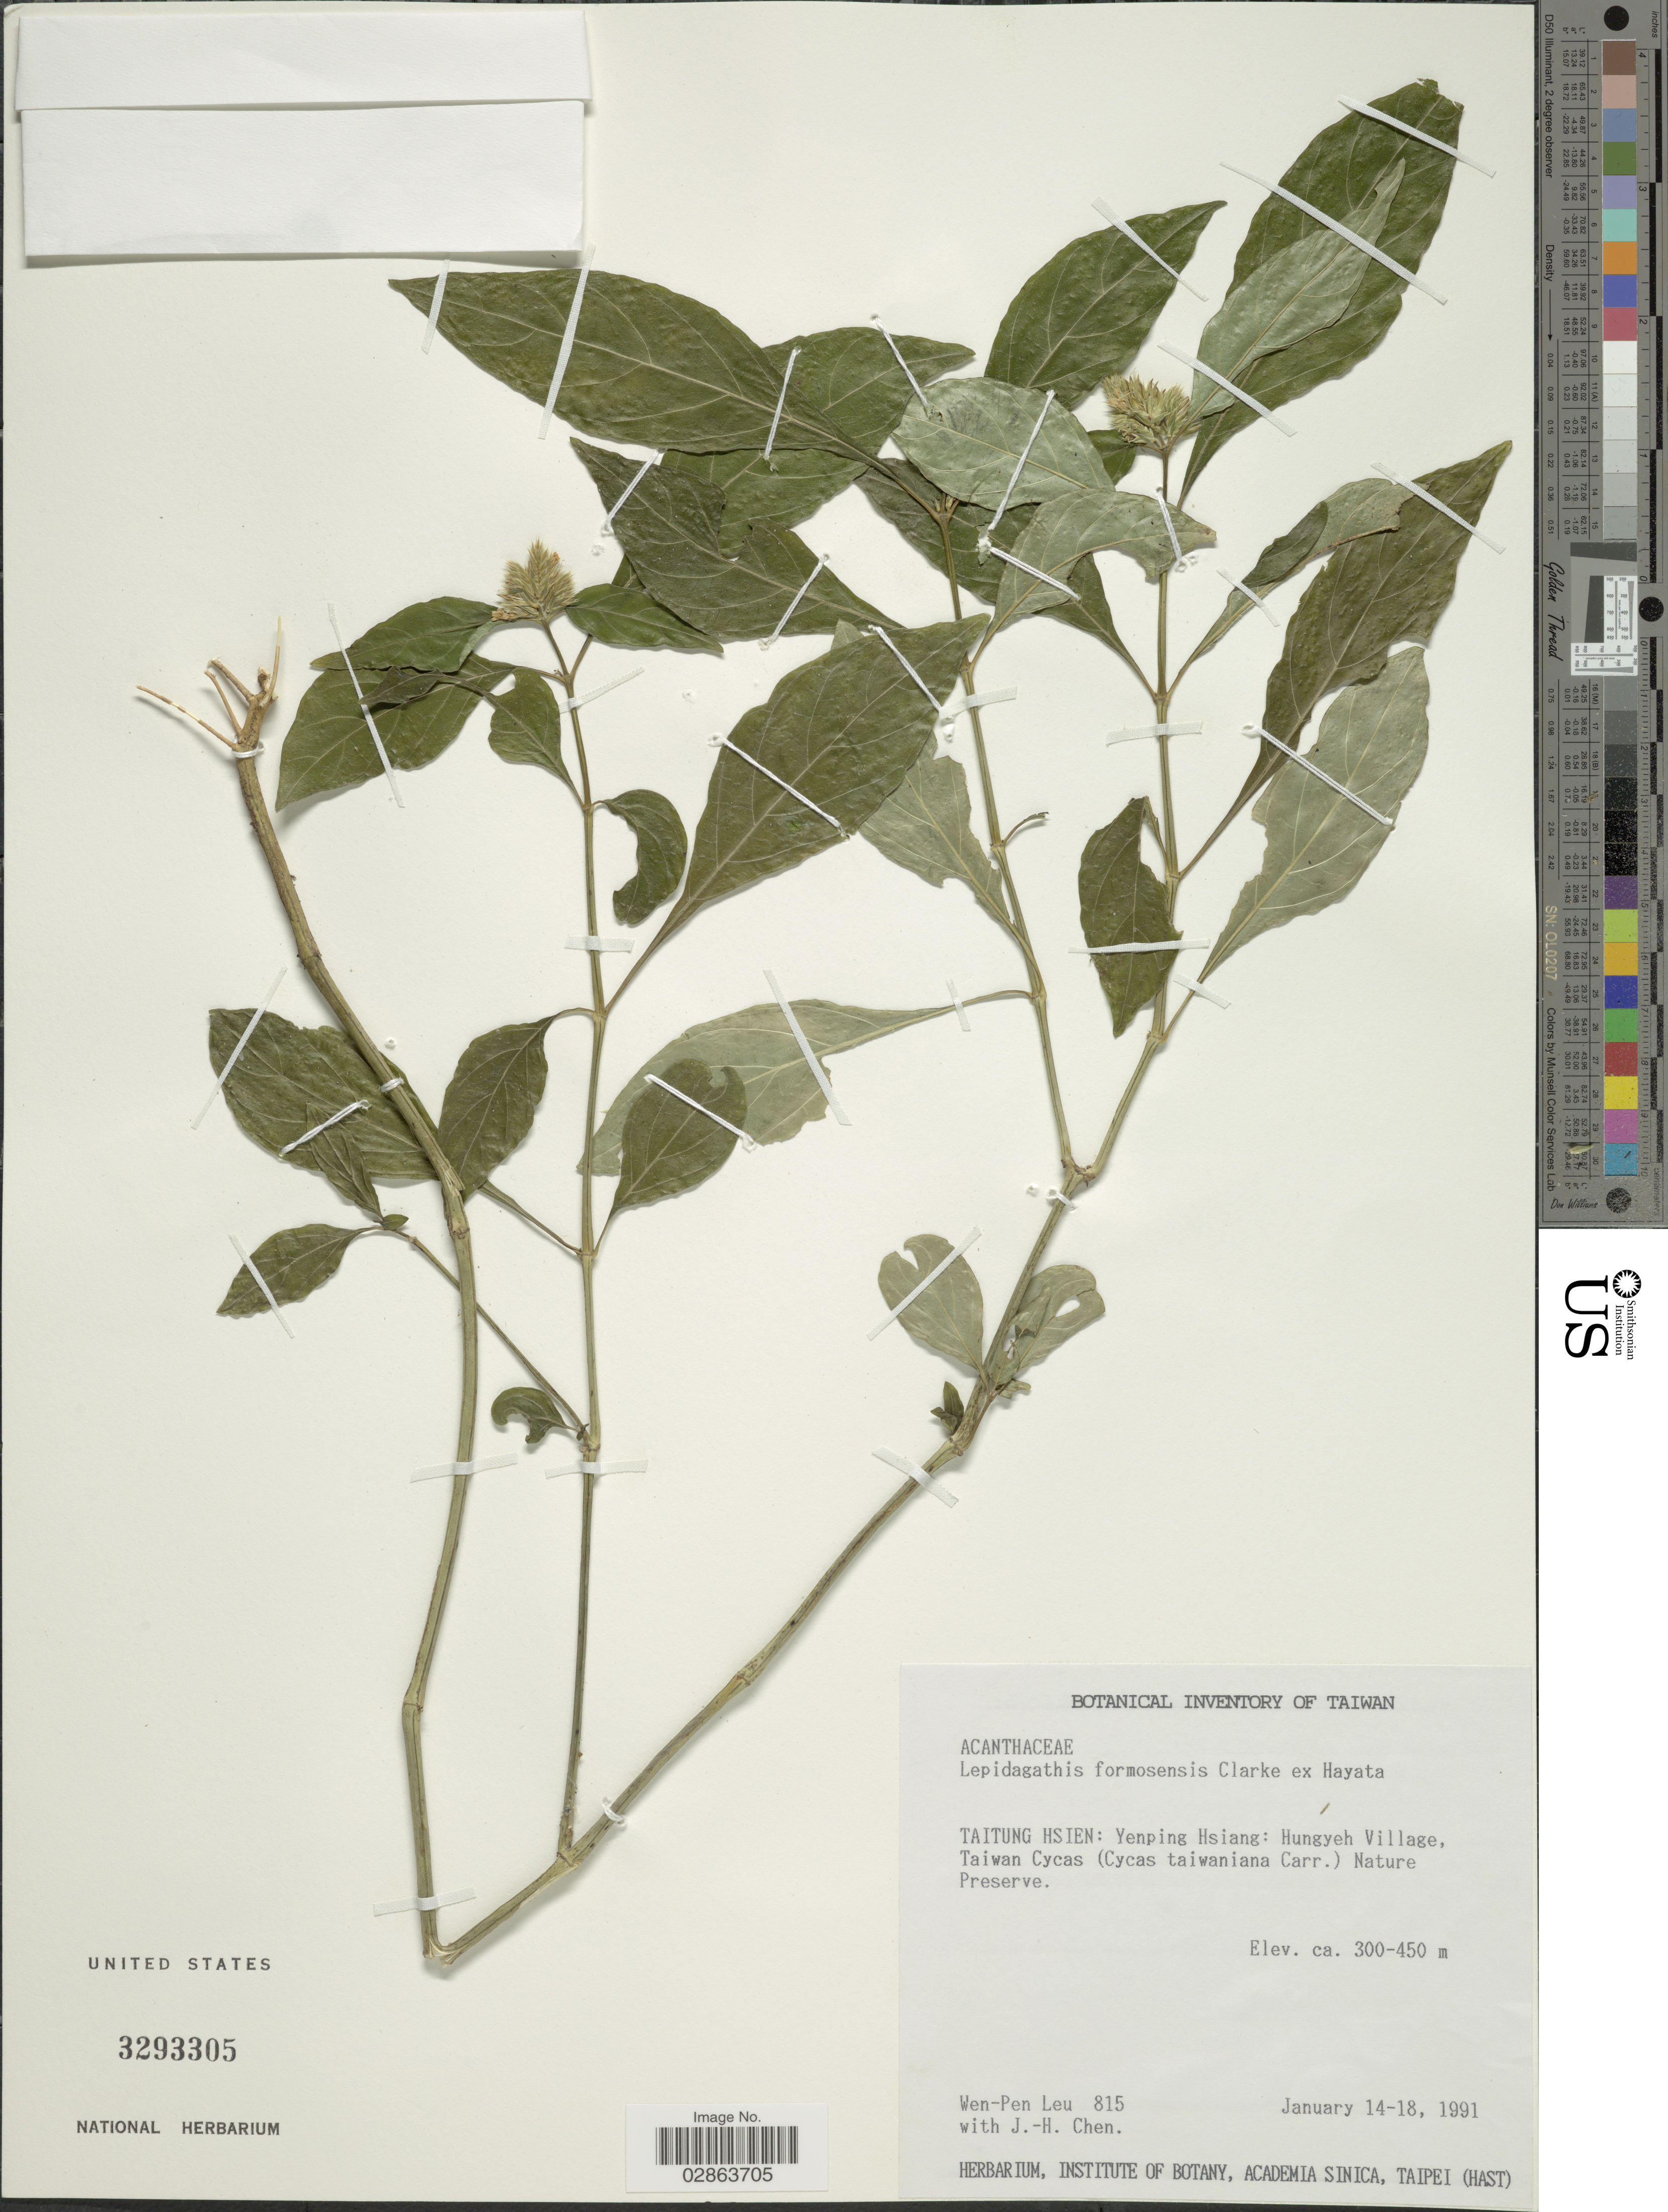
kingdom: Plantae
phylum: Tracheophyta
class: Magnoliopsida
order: Lamiales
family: Acanthaceae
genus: Lepidagathis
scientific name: Lepidagathis formosensis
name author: C.B. Clarke ex Hayata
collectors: W. Leu & J. H. Chen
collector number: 815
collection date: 1991-01-14/1991-01-18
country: Taiwan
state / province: Taitung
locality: Taitung Hsien: Yenping Hsiang: Hungyeh Village, Taiwan Cycas (Cycas taiwaniana Carr.)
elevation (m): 300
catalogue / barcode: US 3293305